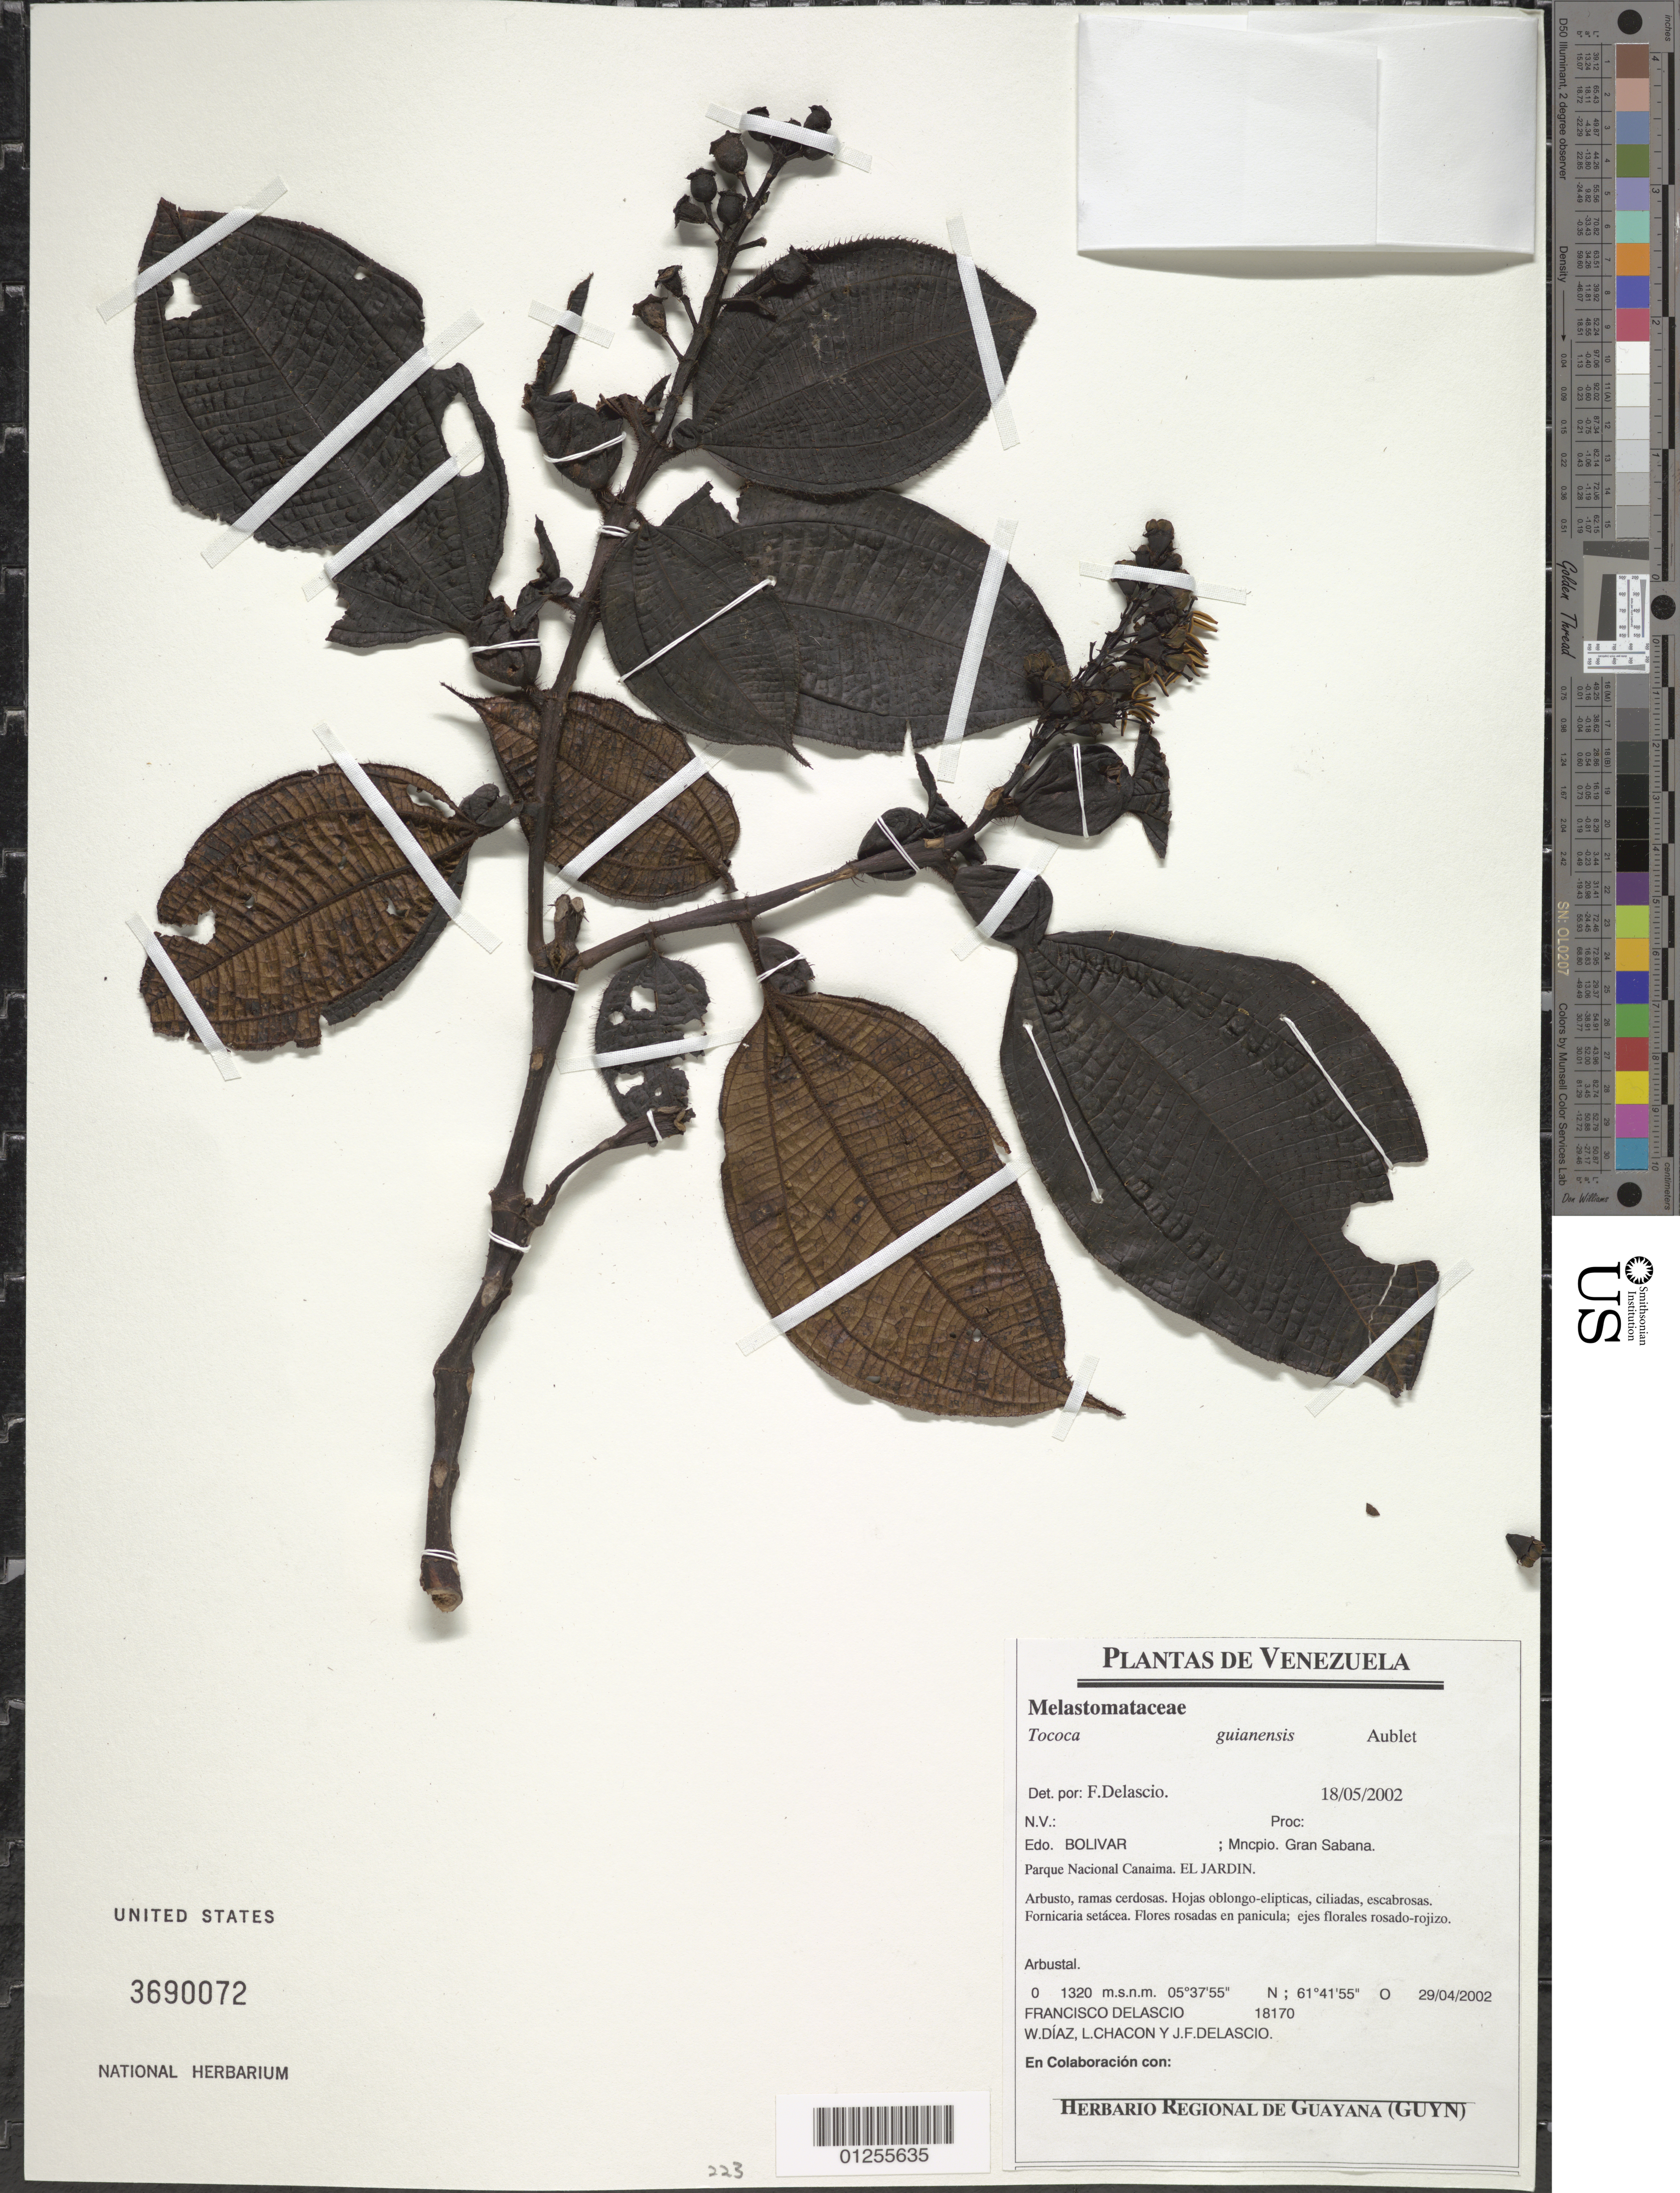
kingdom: Plantae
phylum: Tracheophyta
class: Magnoliopsida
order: Myrtales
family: Melastomataceae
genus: Tococa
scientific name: Tococa guianensis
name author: Aubl.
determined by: Delascio, F.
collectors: F. Delascio C., W. Díaz P., L. Chacon & J. Delascio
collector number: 18170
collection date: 2002-03-29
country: Venezuela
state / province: Bolívar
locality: Mun. Gran Sabana. Parque Nacional Canaima. El Jardin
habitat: Arbustal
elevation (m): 0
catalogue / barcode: US 3690072